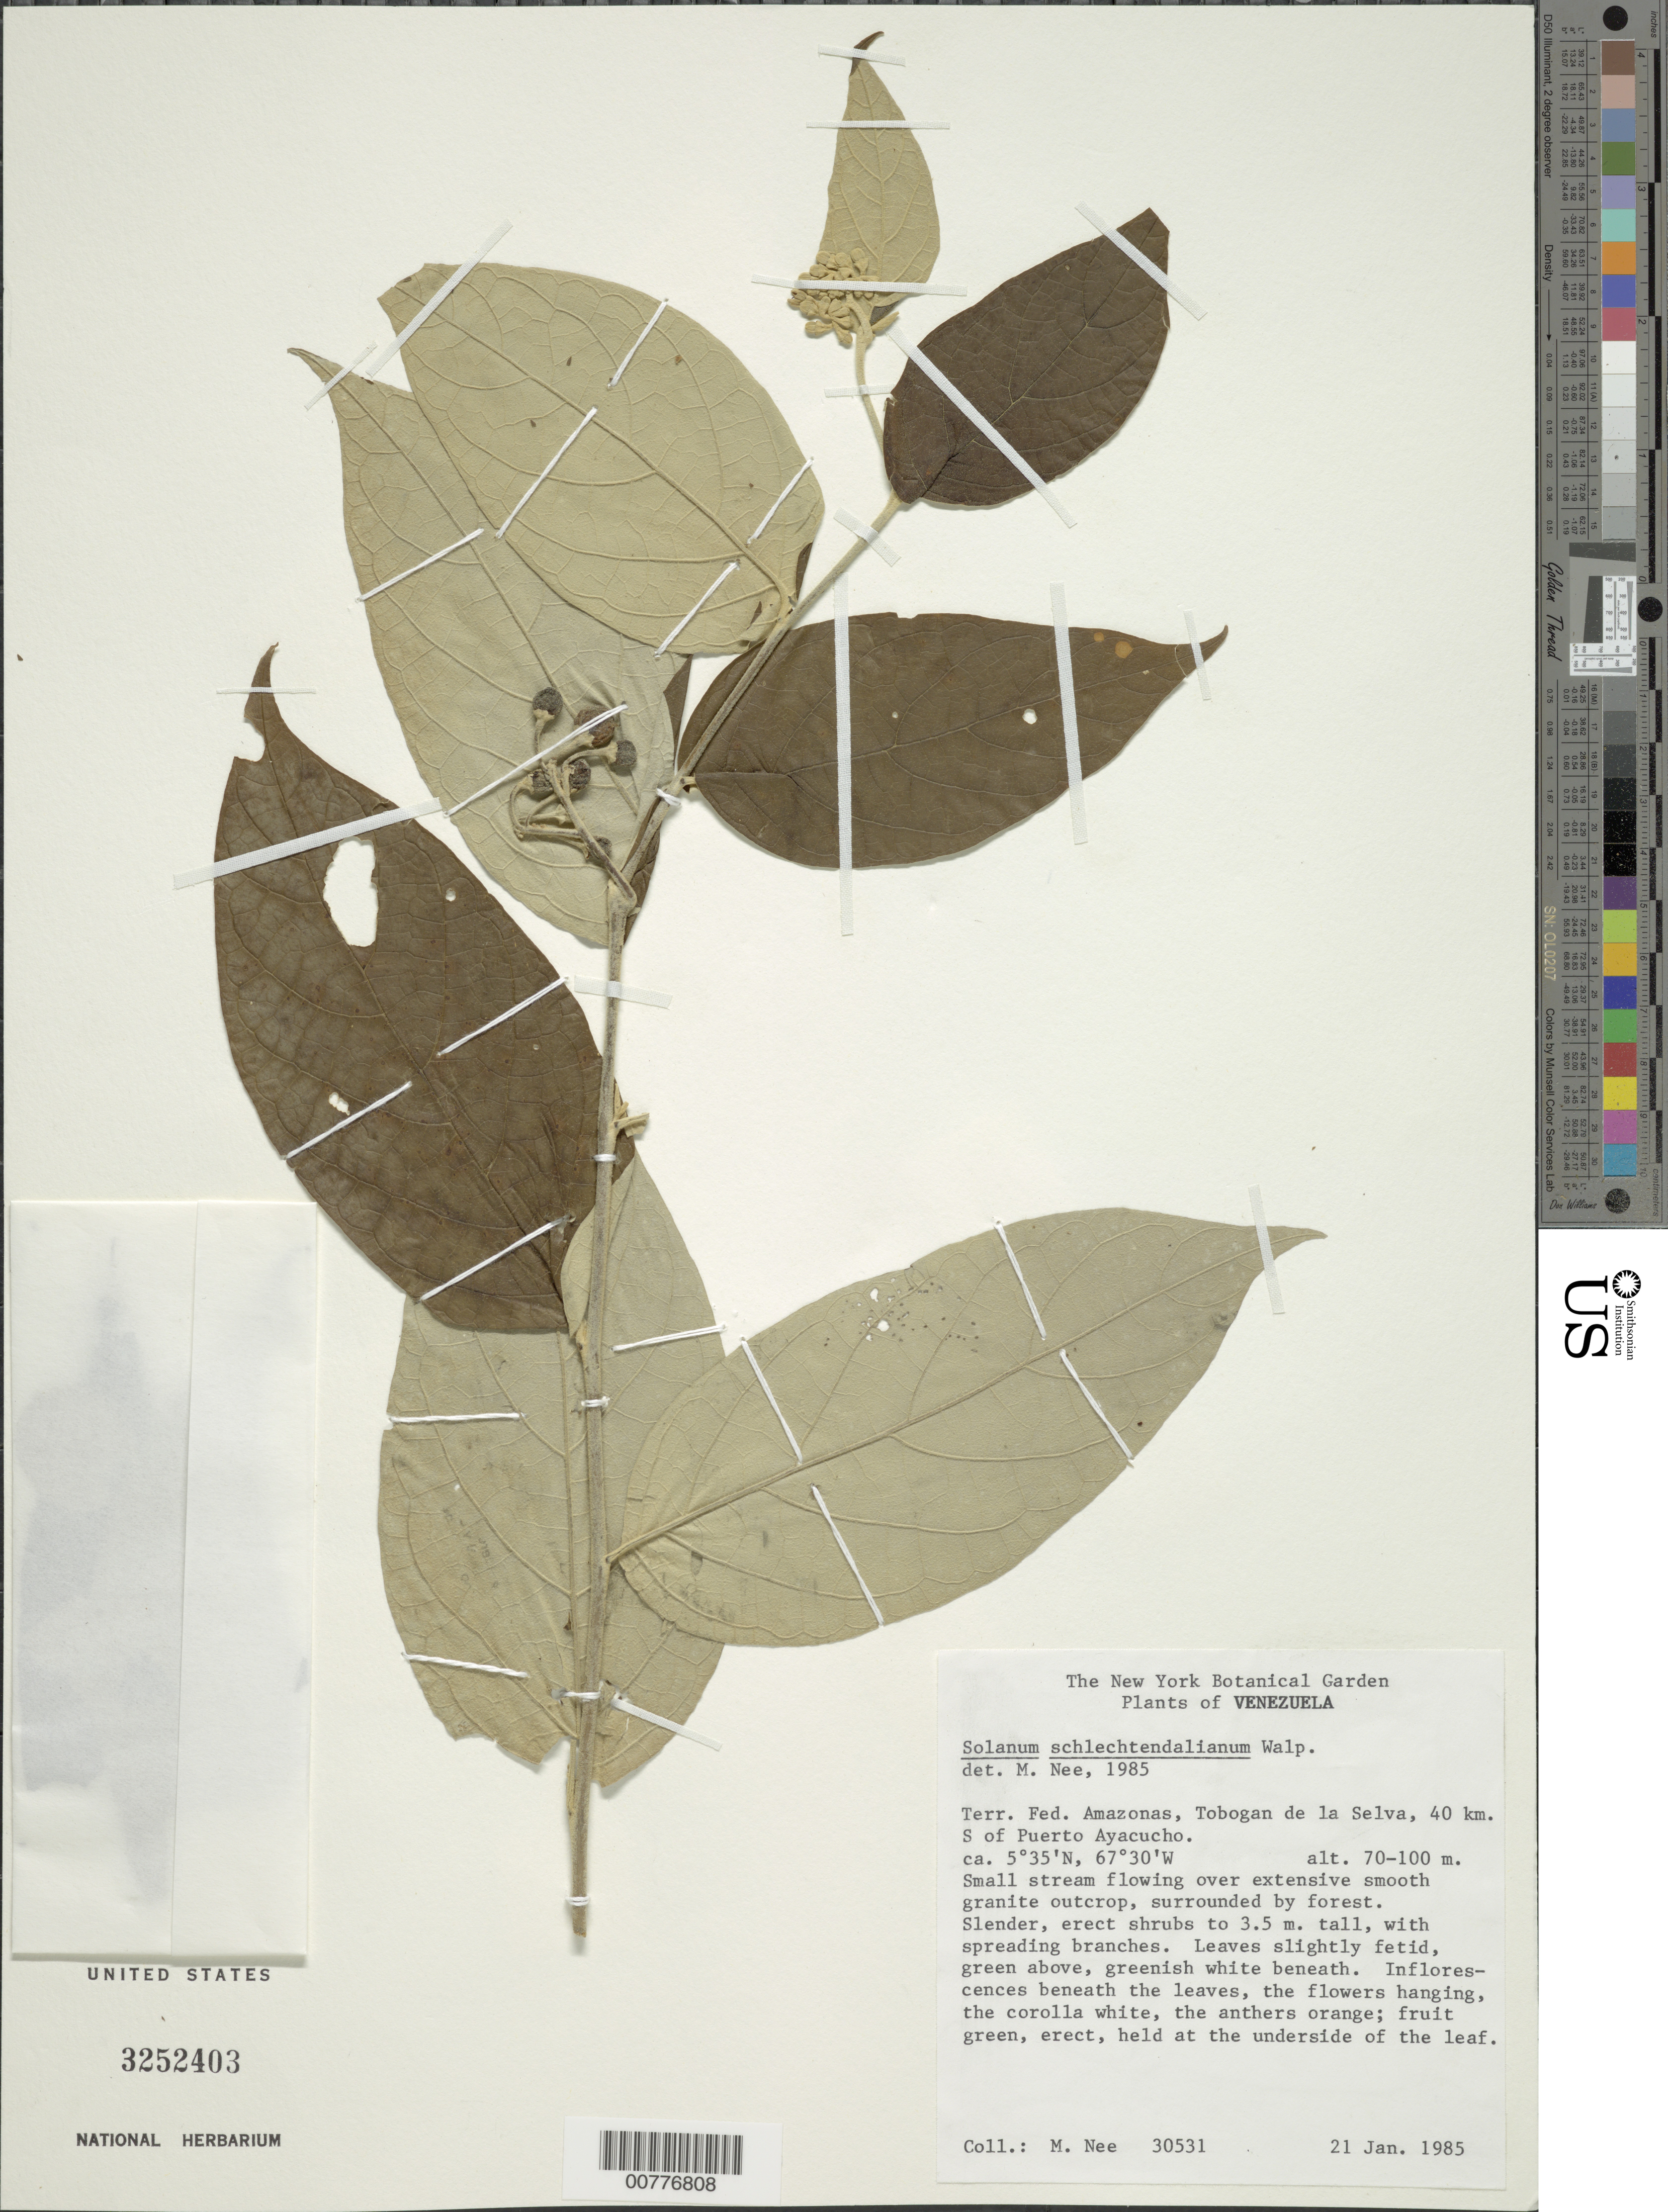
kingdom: Plantae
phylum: Tracheophyta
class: Magnoliopsida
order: Solanales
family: Solanaceae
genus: Solanum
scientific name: Solanum schlechtendalianum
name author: Walp.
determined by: Nee, Michael H.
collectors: M. Nee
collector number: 30531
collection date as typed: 1 Jan 1985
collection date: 1985-01-01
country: Venezuela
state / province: Amazonas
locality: Tobogan de la Selva, 40 km S of Puerto Ayacucho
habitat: Small stream flowing over extensive smooth granite outcrop, surrounded by forest. On damp places on sloping granite.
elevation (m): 70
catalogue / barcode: US 3252403